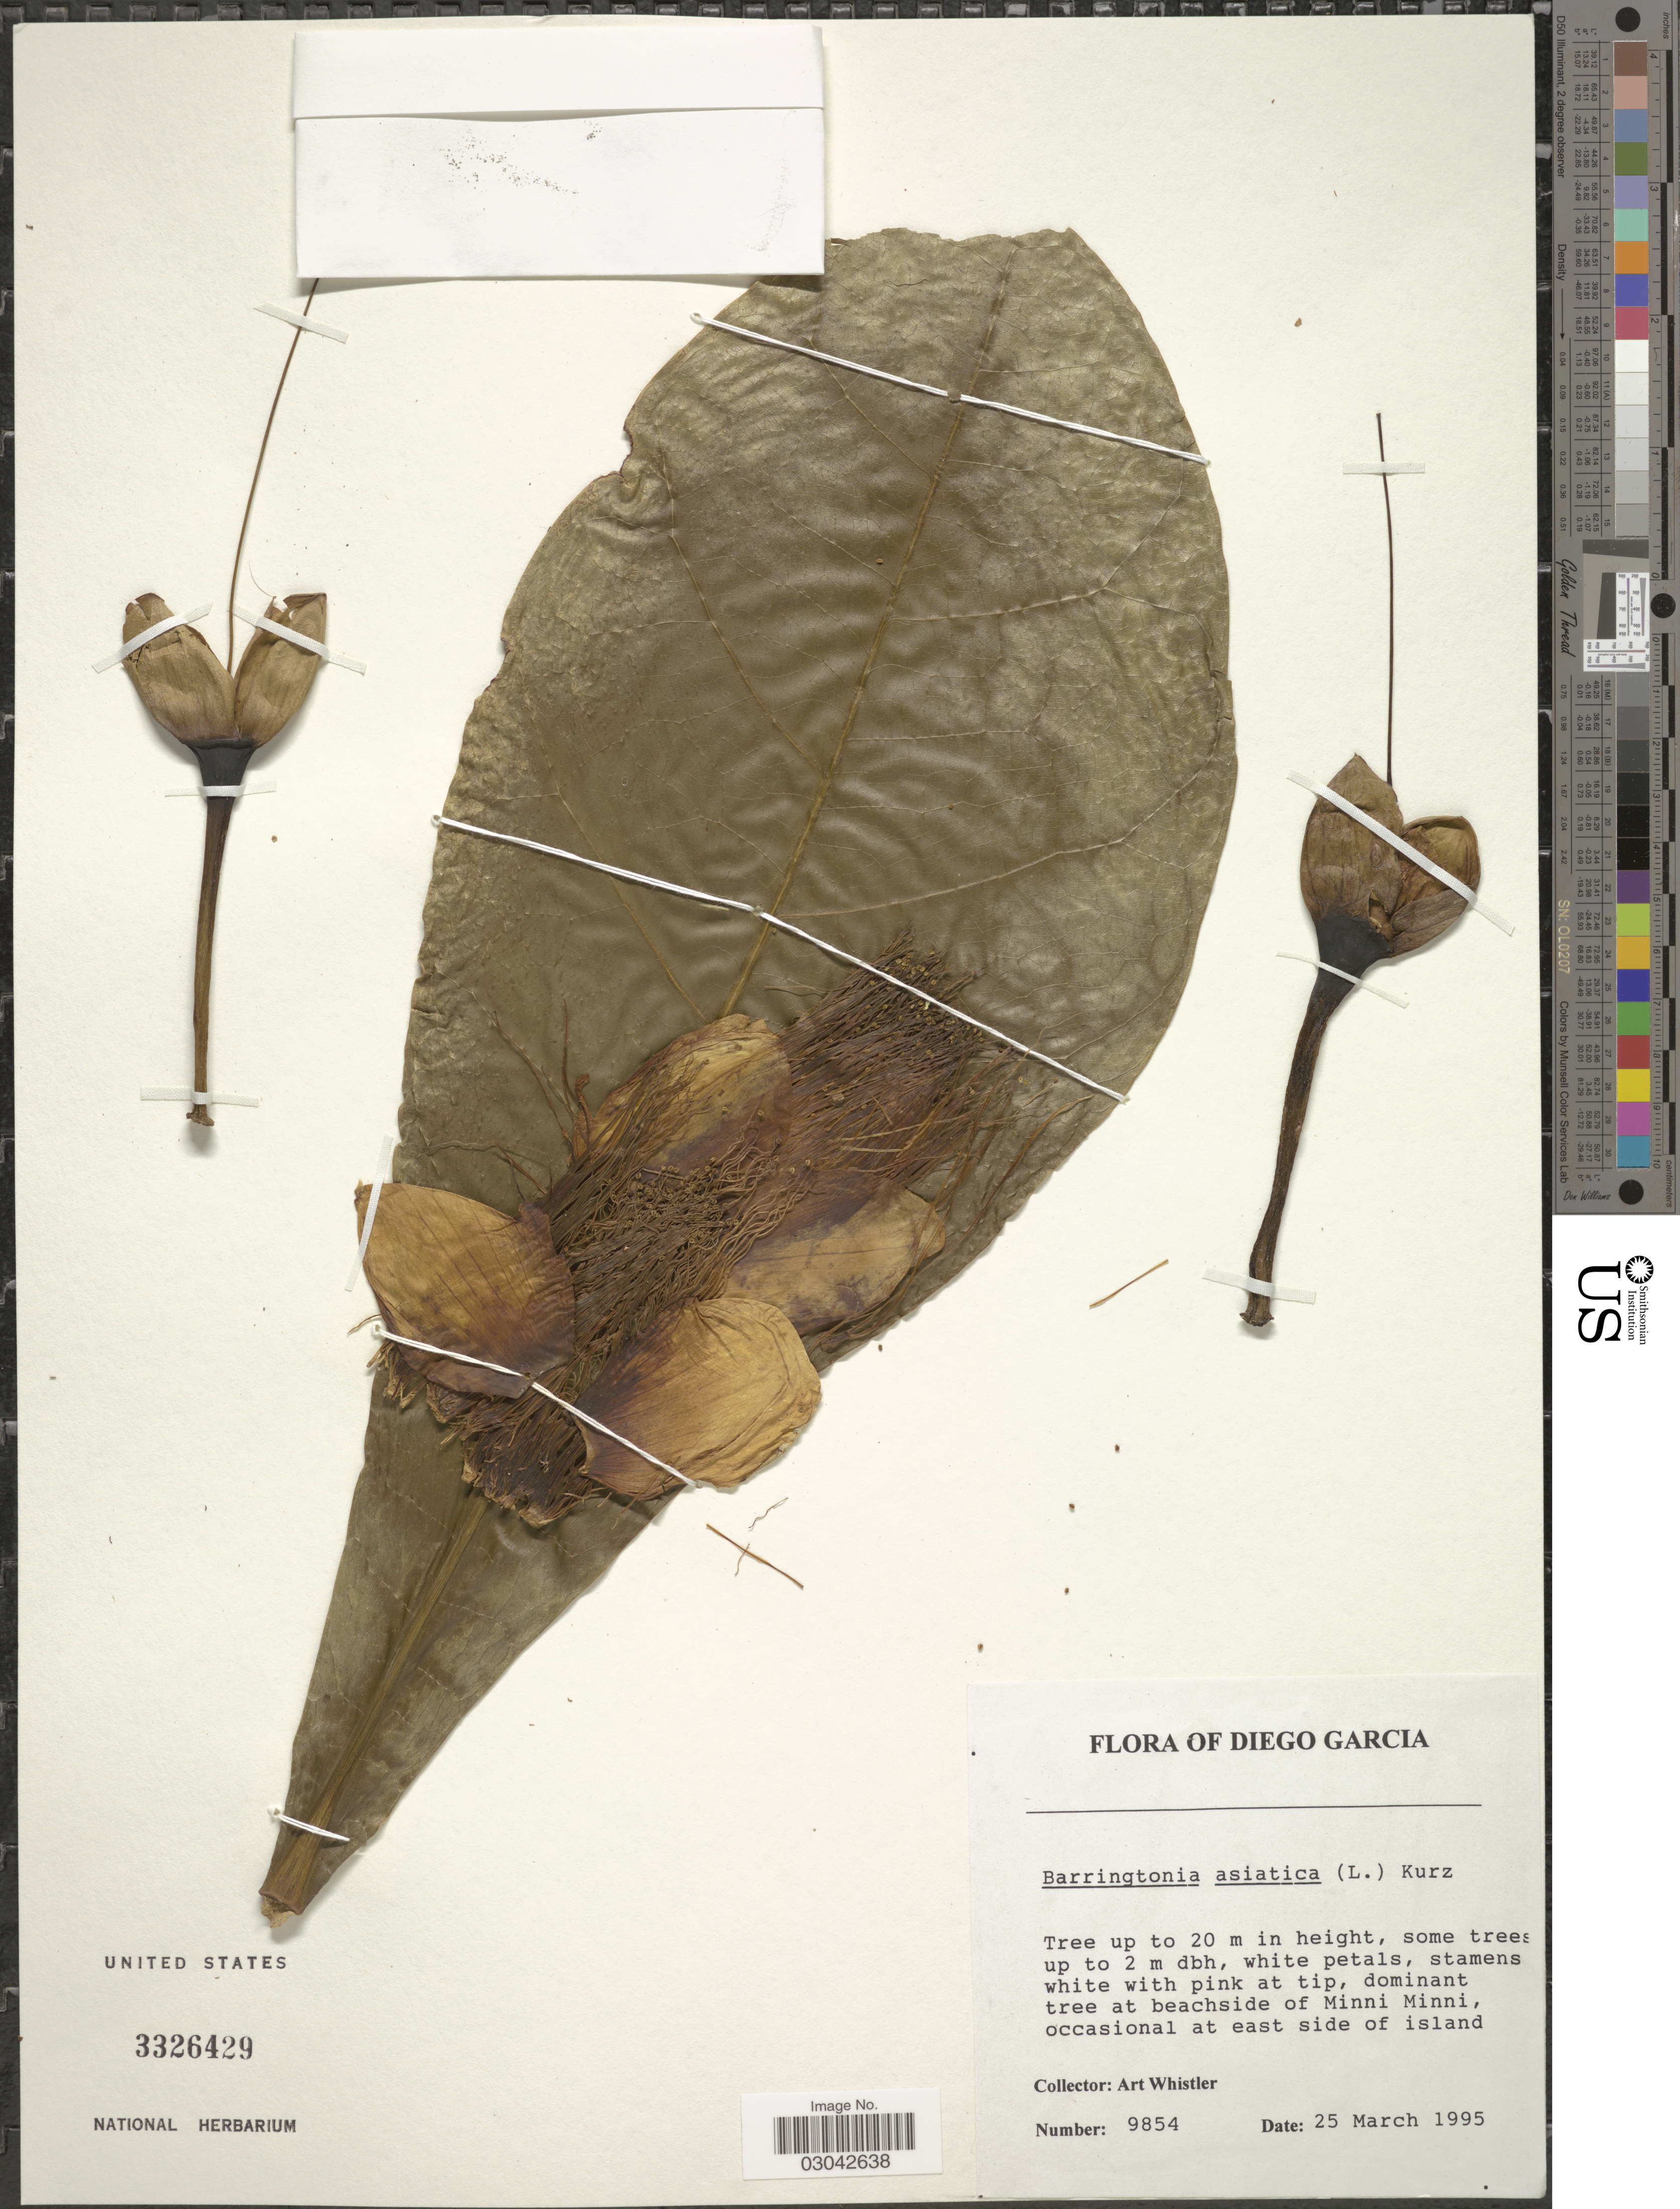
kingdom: Plantae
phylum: Tracheophyta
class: Magnoliopsida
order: Ericales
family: Lecythidaceae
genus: Barringtonia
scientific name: Barringtonia asiatica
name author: (L.) Kurz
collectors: A. Whistler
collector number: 9854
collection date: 1995-03-25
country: British Indian Ocean Territory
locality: Diego Garcia. At beachside of Minni Minni, at east side of island.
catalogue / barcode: US 3326429